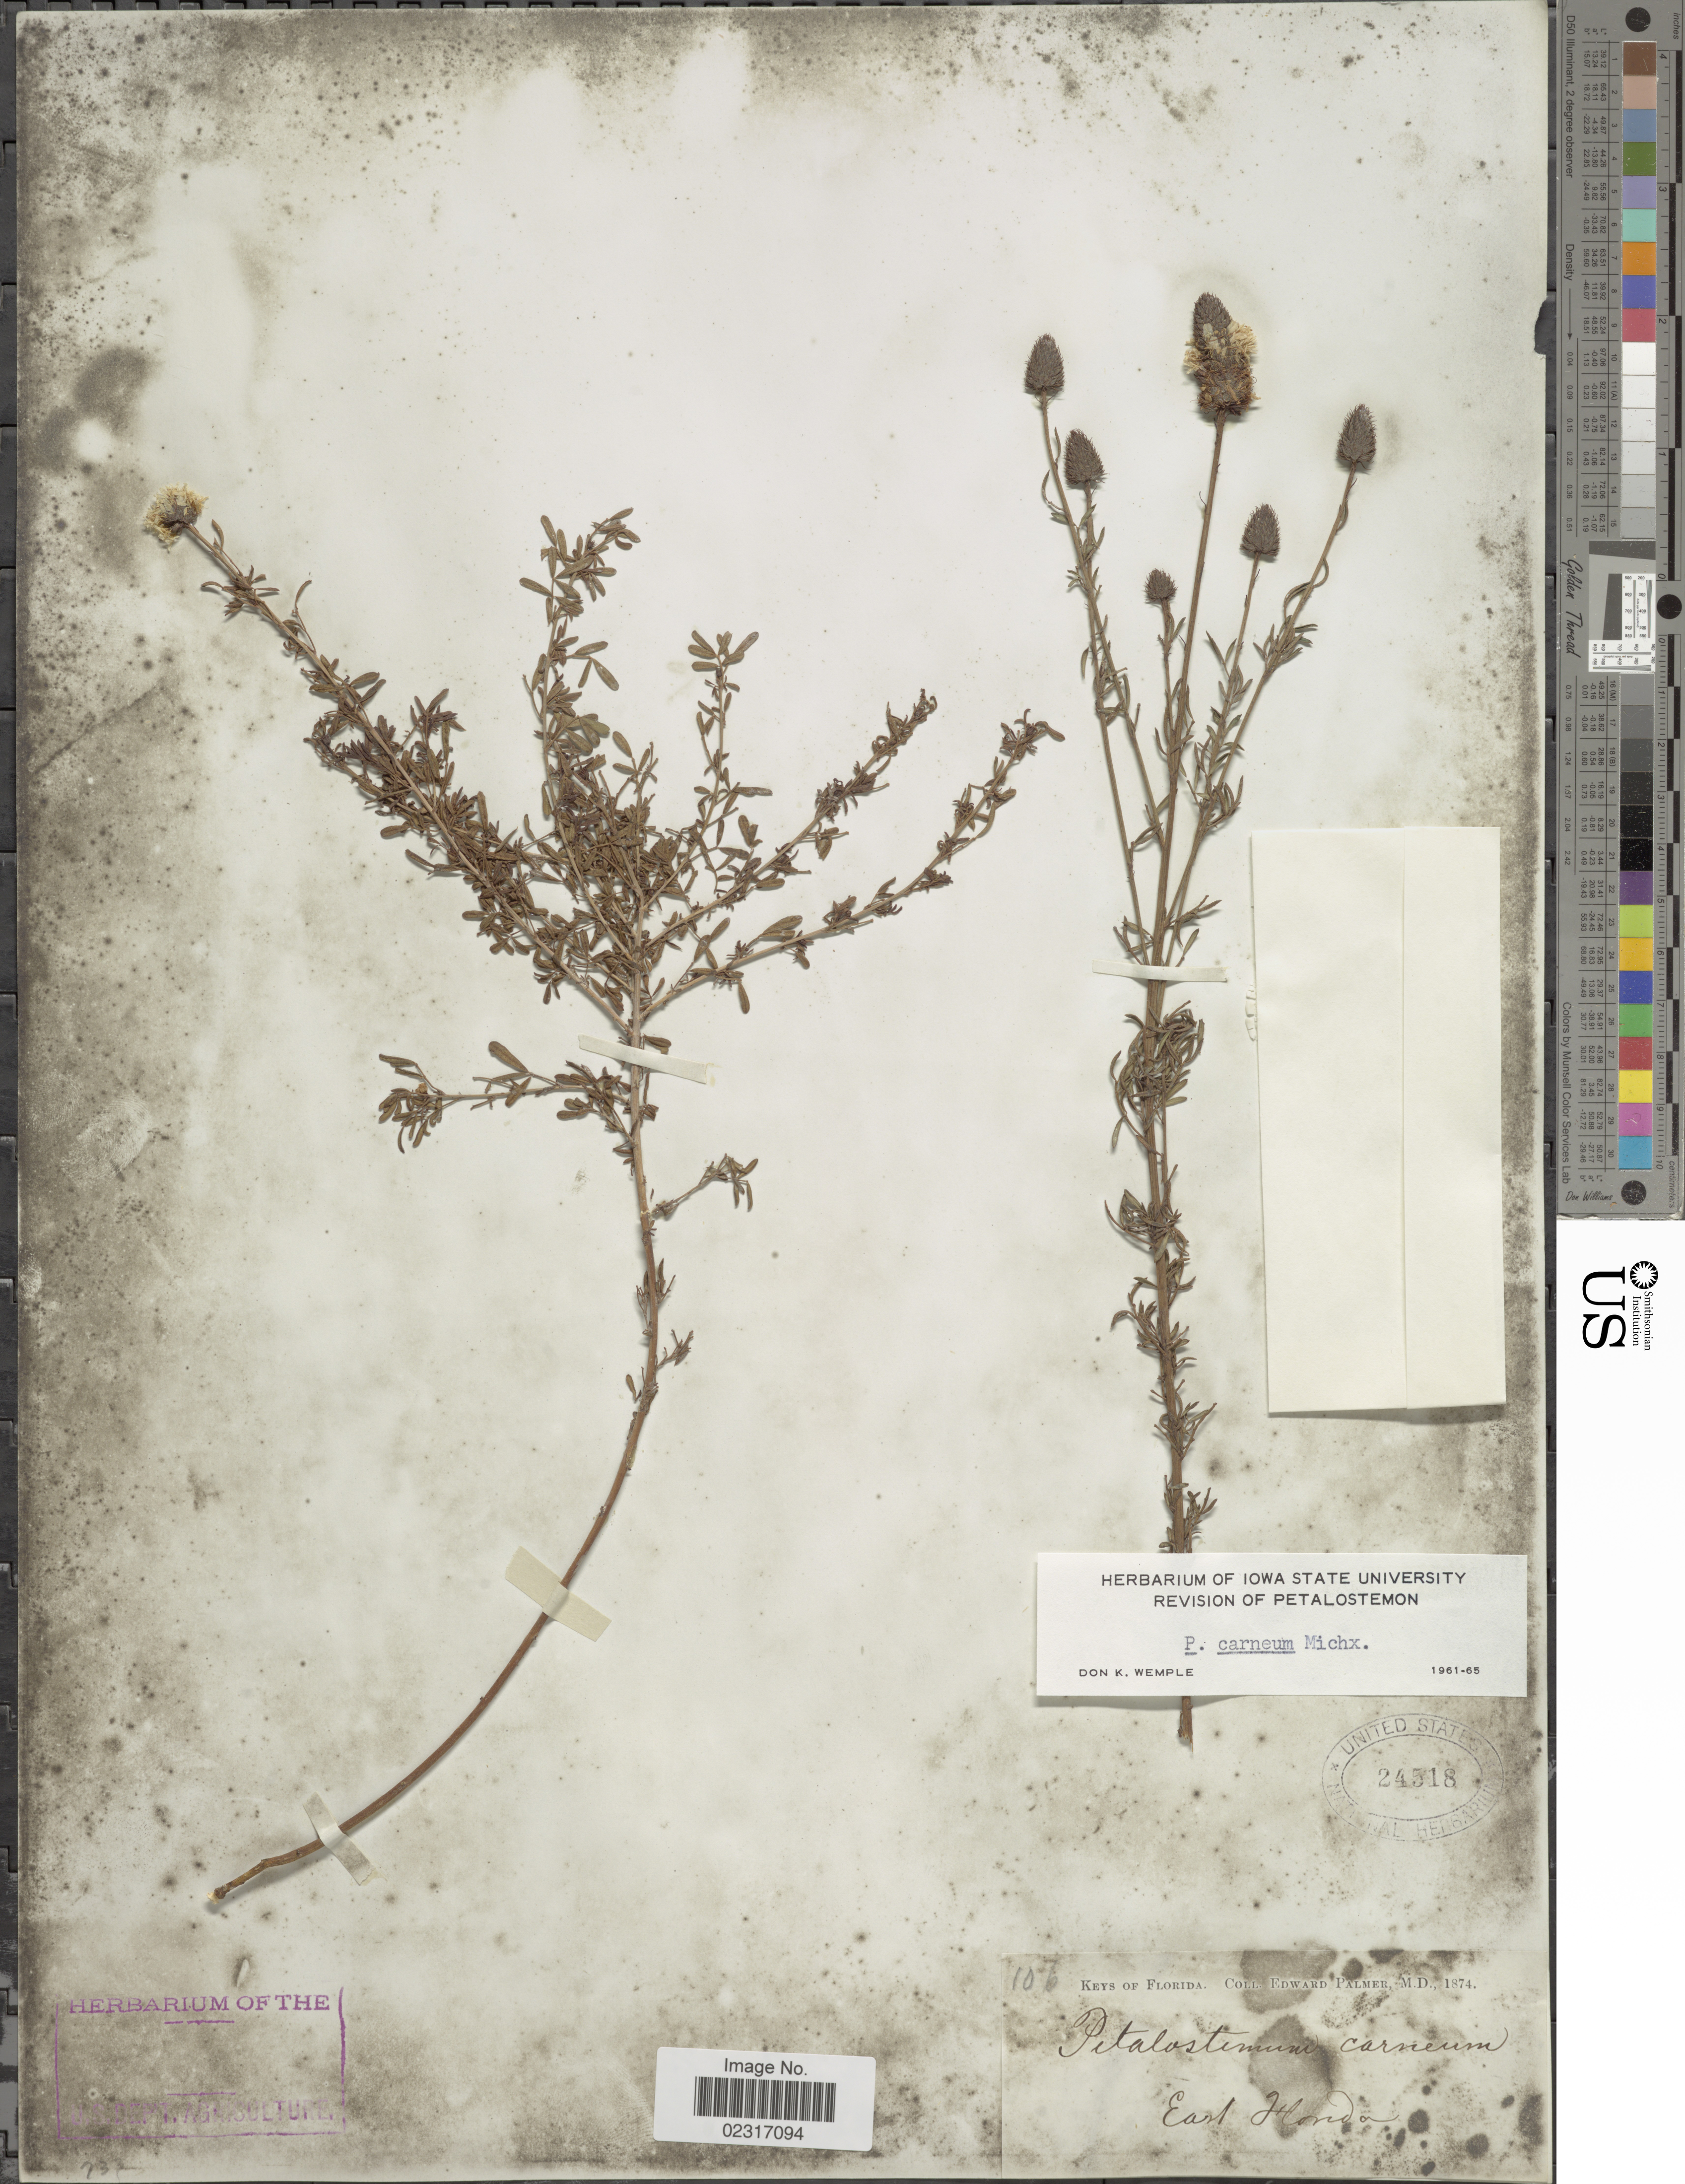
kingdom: Plantae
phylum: Tracheophyta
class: Magnoliopsida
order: Fabales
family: Fabaceae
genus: Dalea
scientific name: Dalea carnea var. carnea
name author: (Michx.) Poir.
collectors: E. Palmer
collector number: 106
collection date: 1874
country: United States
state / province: Florida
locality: East Florida.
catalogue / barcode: US 24518